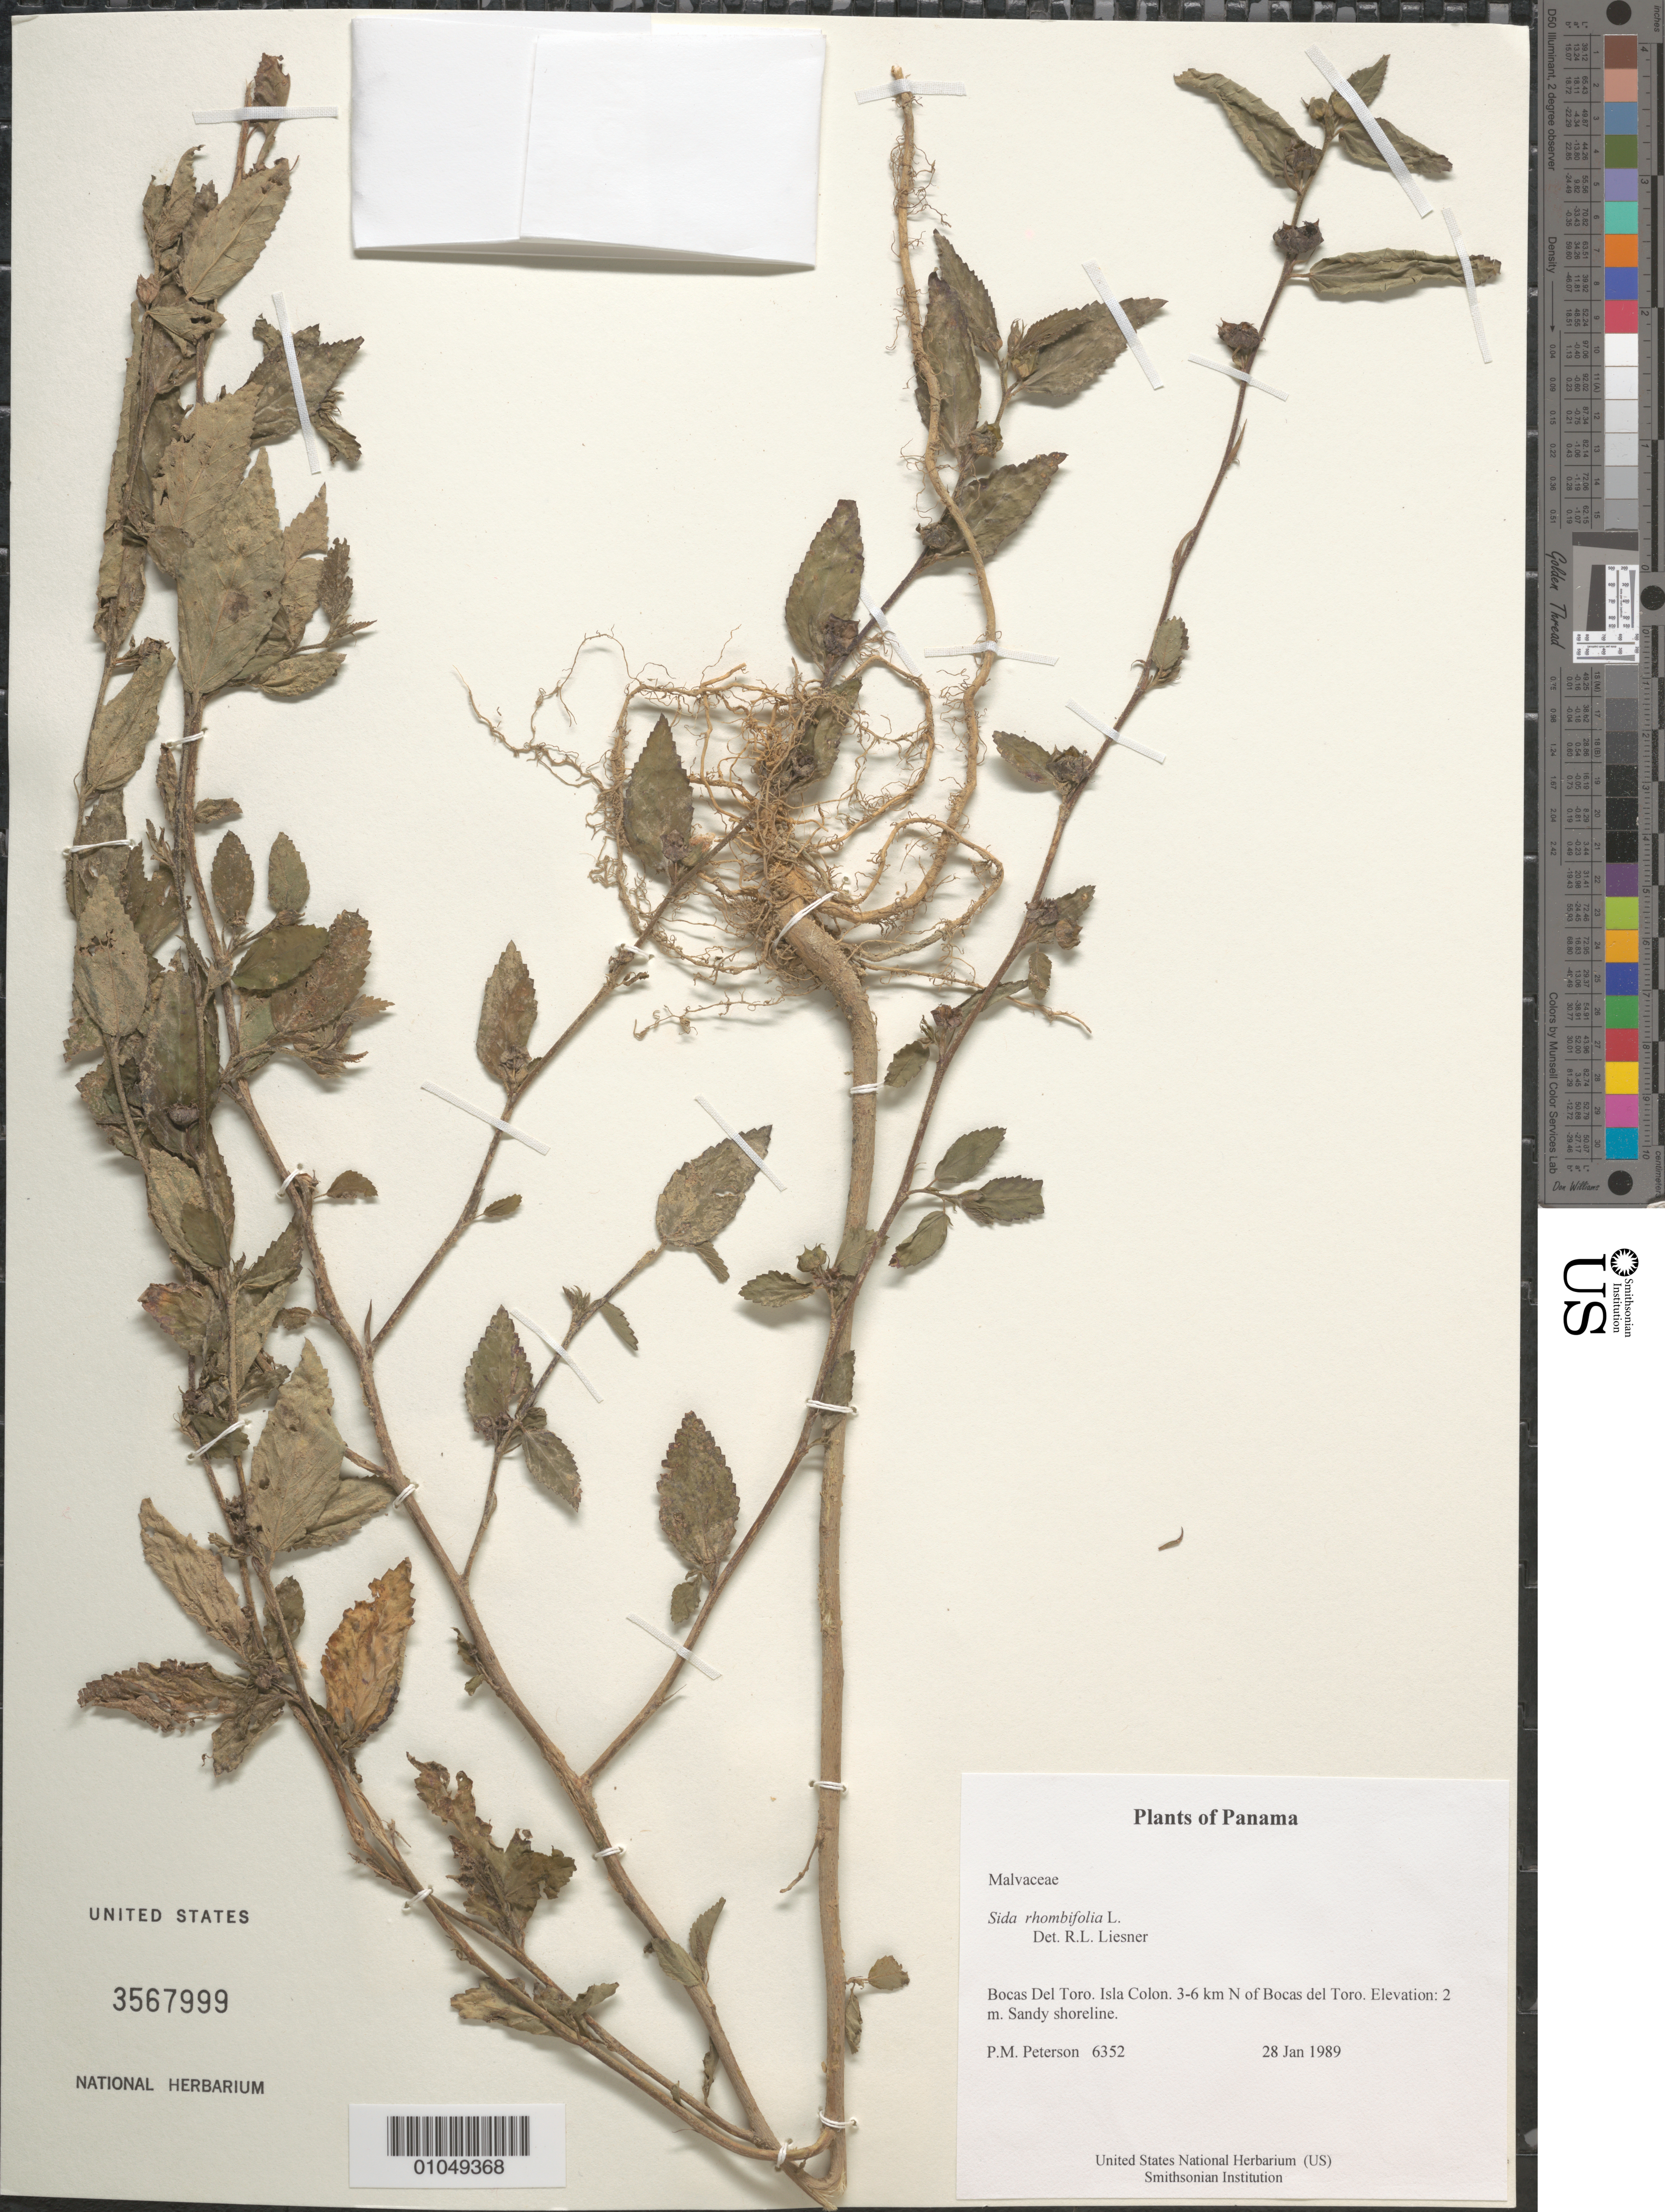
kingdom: Plantae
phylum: Tracheophyta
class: Magnoliopsida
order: Malvales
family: Malvaceae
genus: Sida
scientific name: Sida rhombifolia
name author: L.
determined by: Liesner, R. L.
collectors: P. M. Peterson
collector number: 06352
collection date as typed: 28 Jan 1989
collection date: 1989-01-28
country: Panama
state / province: Bocas del Toro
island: Colón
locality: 3-6 km N of Bocas del Toro.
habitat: Sandy shoreline.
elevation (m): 2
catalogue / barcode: US 3567999